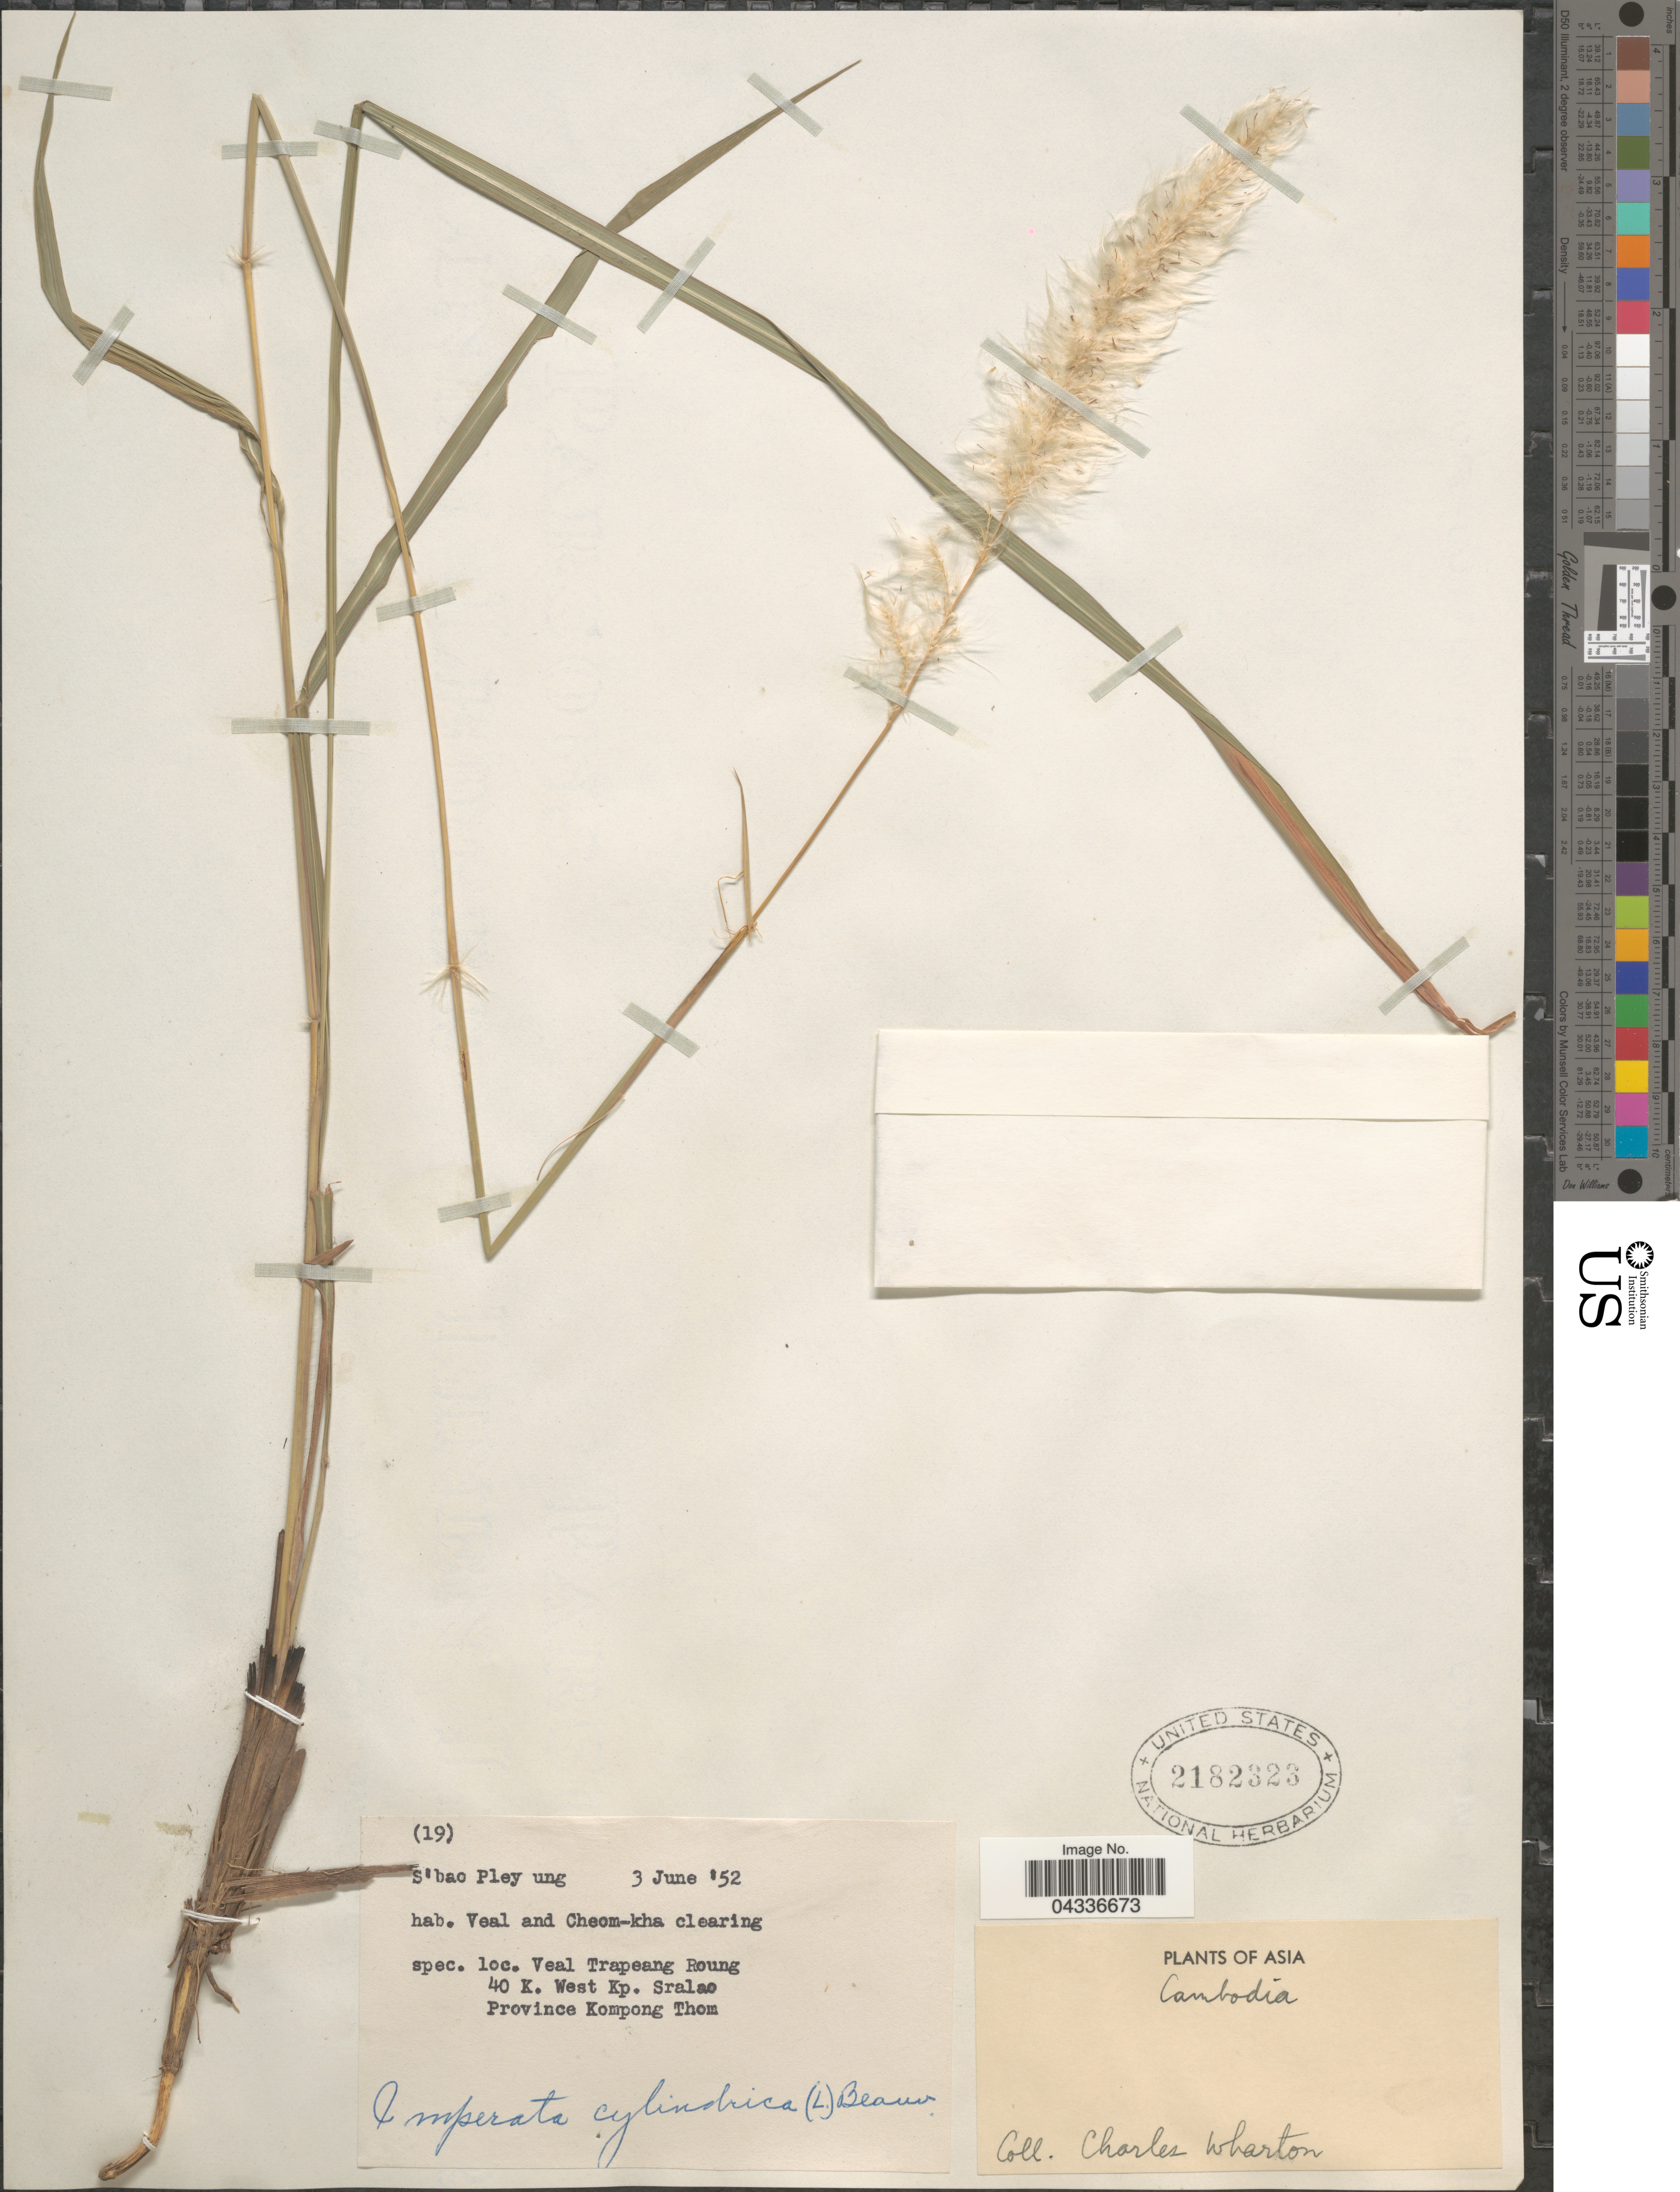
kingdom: Plantae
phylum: Tracheophyta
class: Liliopsida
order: Poales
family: Poaceae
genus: Imperata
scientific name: Imperata cylindrica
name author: (L.) P. Beauv.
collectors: C. Wharton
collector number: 19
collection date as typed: Transcribed d/m/y: 3/6/52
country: Cambodia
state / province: Kampong Thom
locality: S'bao Pley ung. [unsure placement] Veal Trapeang Roung 40 K. West Kp. Sralao. Province Kompong Thom.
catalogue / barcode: US 2182323